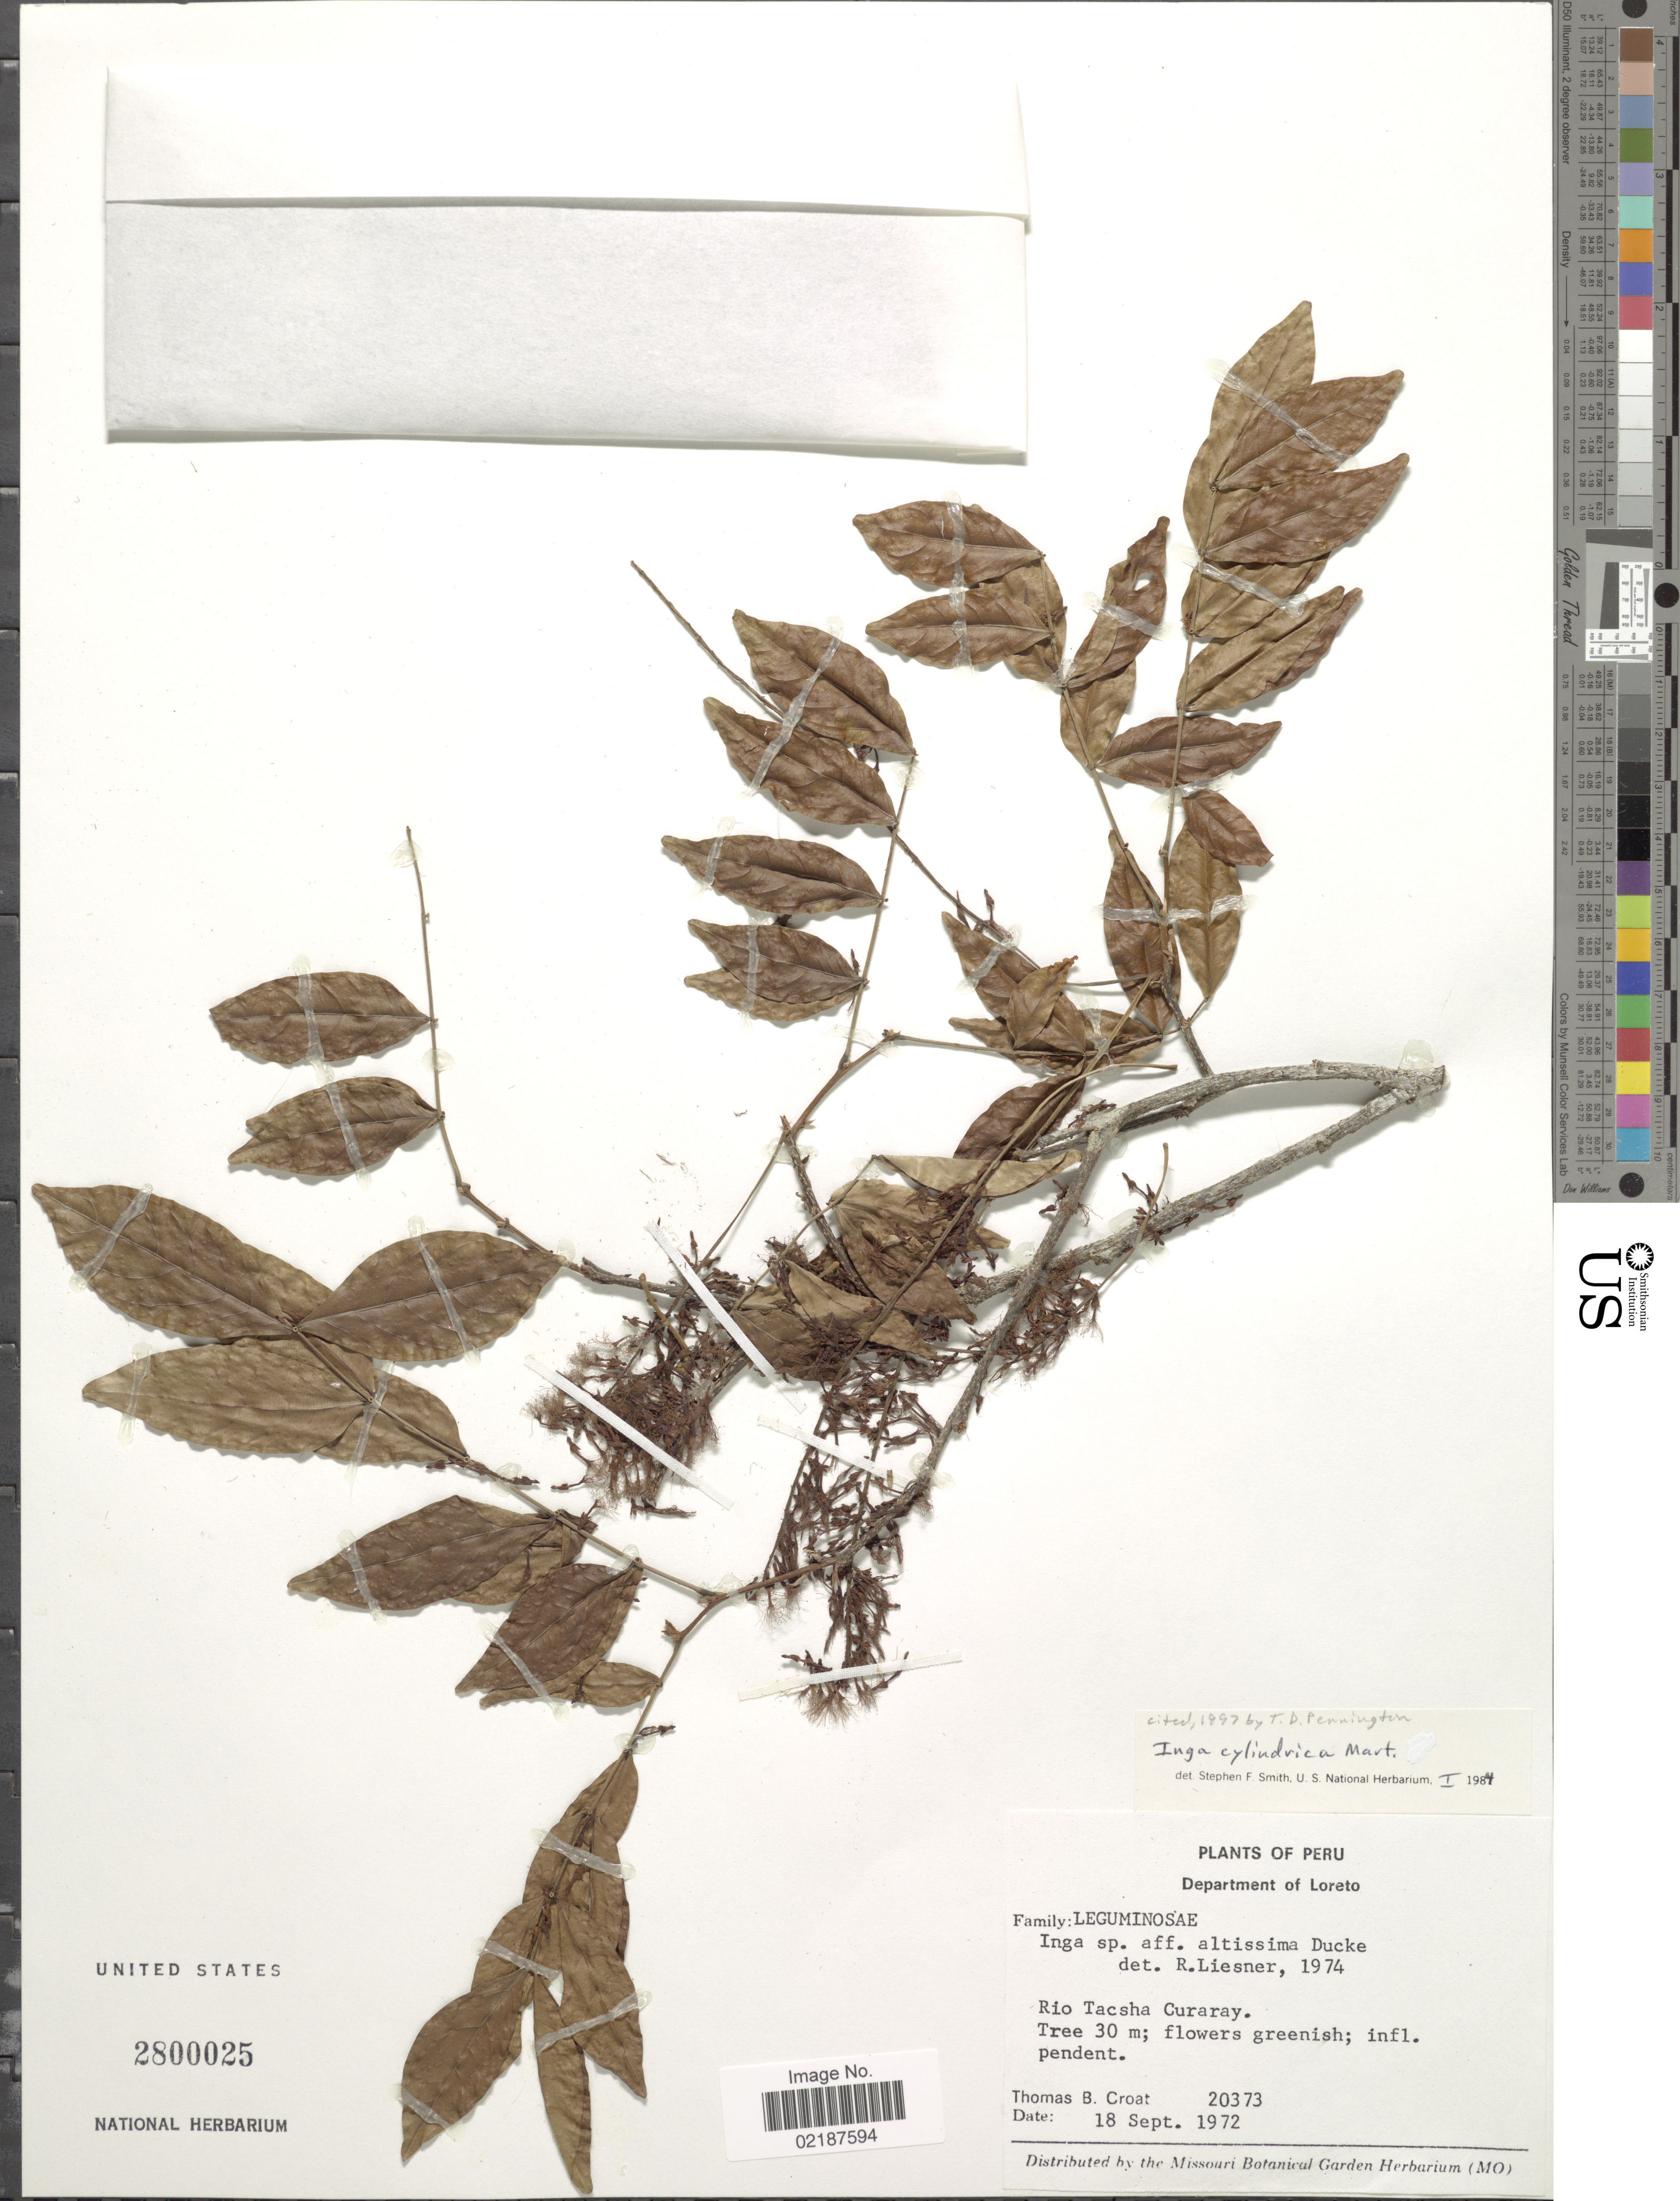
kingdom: Plantae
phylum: Tracheophyta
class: Magnoliopsida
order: Fabales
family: Fabaceae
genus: Inga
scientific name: Inga cylindrica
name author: Mart.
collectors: T. B. Croat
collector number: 20373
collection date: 1972-09-18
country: Peru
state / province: Loreto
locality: Department of Loreto, Rio Tacsha Curaray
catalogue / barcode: US 2800025